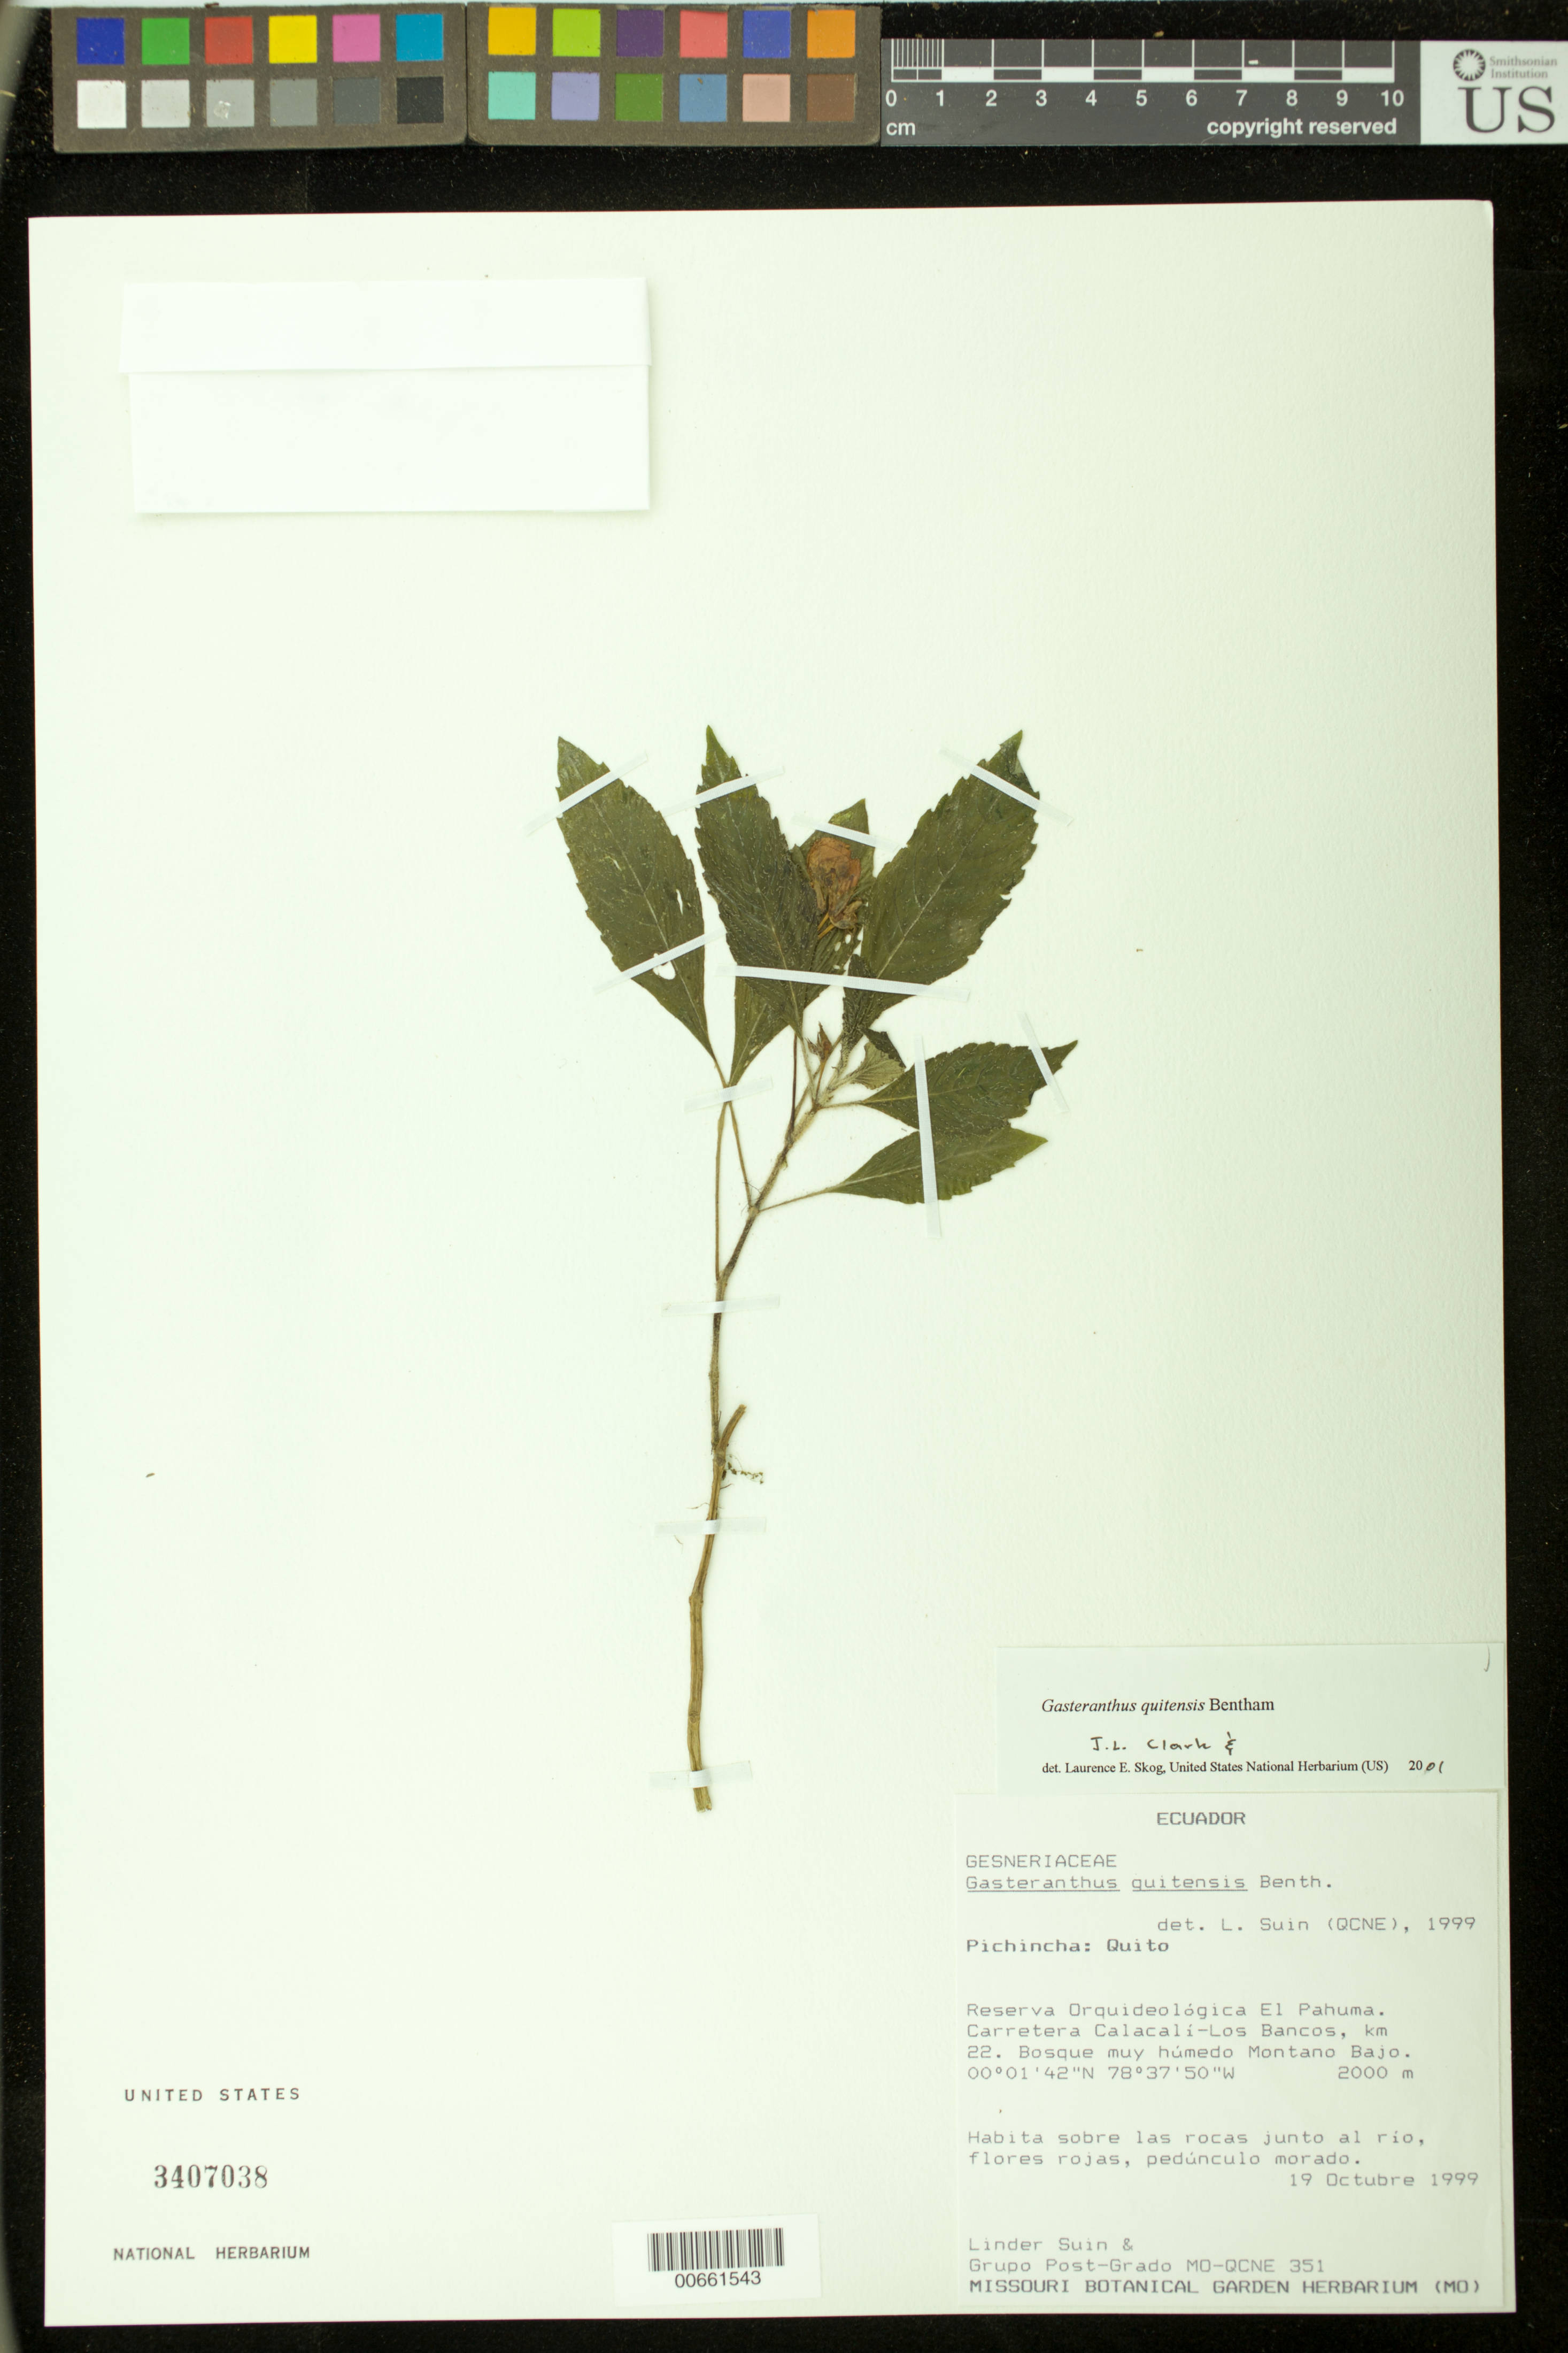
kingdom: Plantae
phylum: Tracheophyta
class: Magnoliopsida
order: Lamiales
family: Gesneriaceae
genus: Gasteranthus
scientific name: Gasteranthus quitensis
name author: Benth.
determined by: Clark, J. L.; Skog, Laurence E.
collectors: L. Suin & Grupo Post-Grado MO-QCNE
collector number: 351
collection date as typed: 19 Oct 1999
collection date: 1999-10-19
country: Ecuador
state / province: Pichincha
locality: Quito; Reserva Orquideológica El Pahuma, carretera Calacalí-Los Bancos, km 22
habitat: Bosque muy húmedo montano bajo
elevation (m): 2000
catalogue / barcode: US 3407038